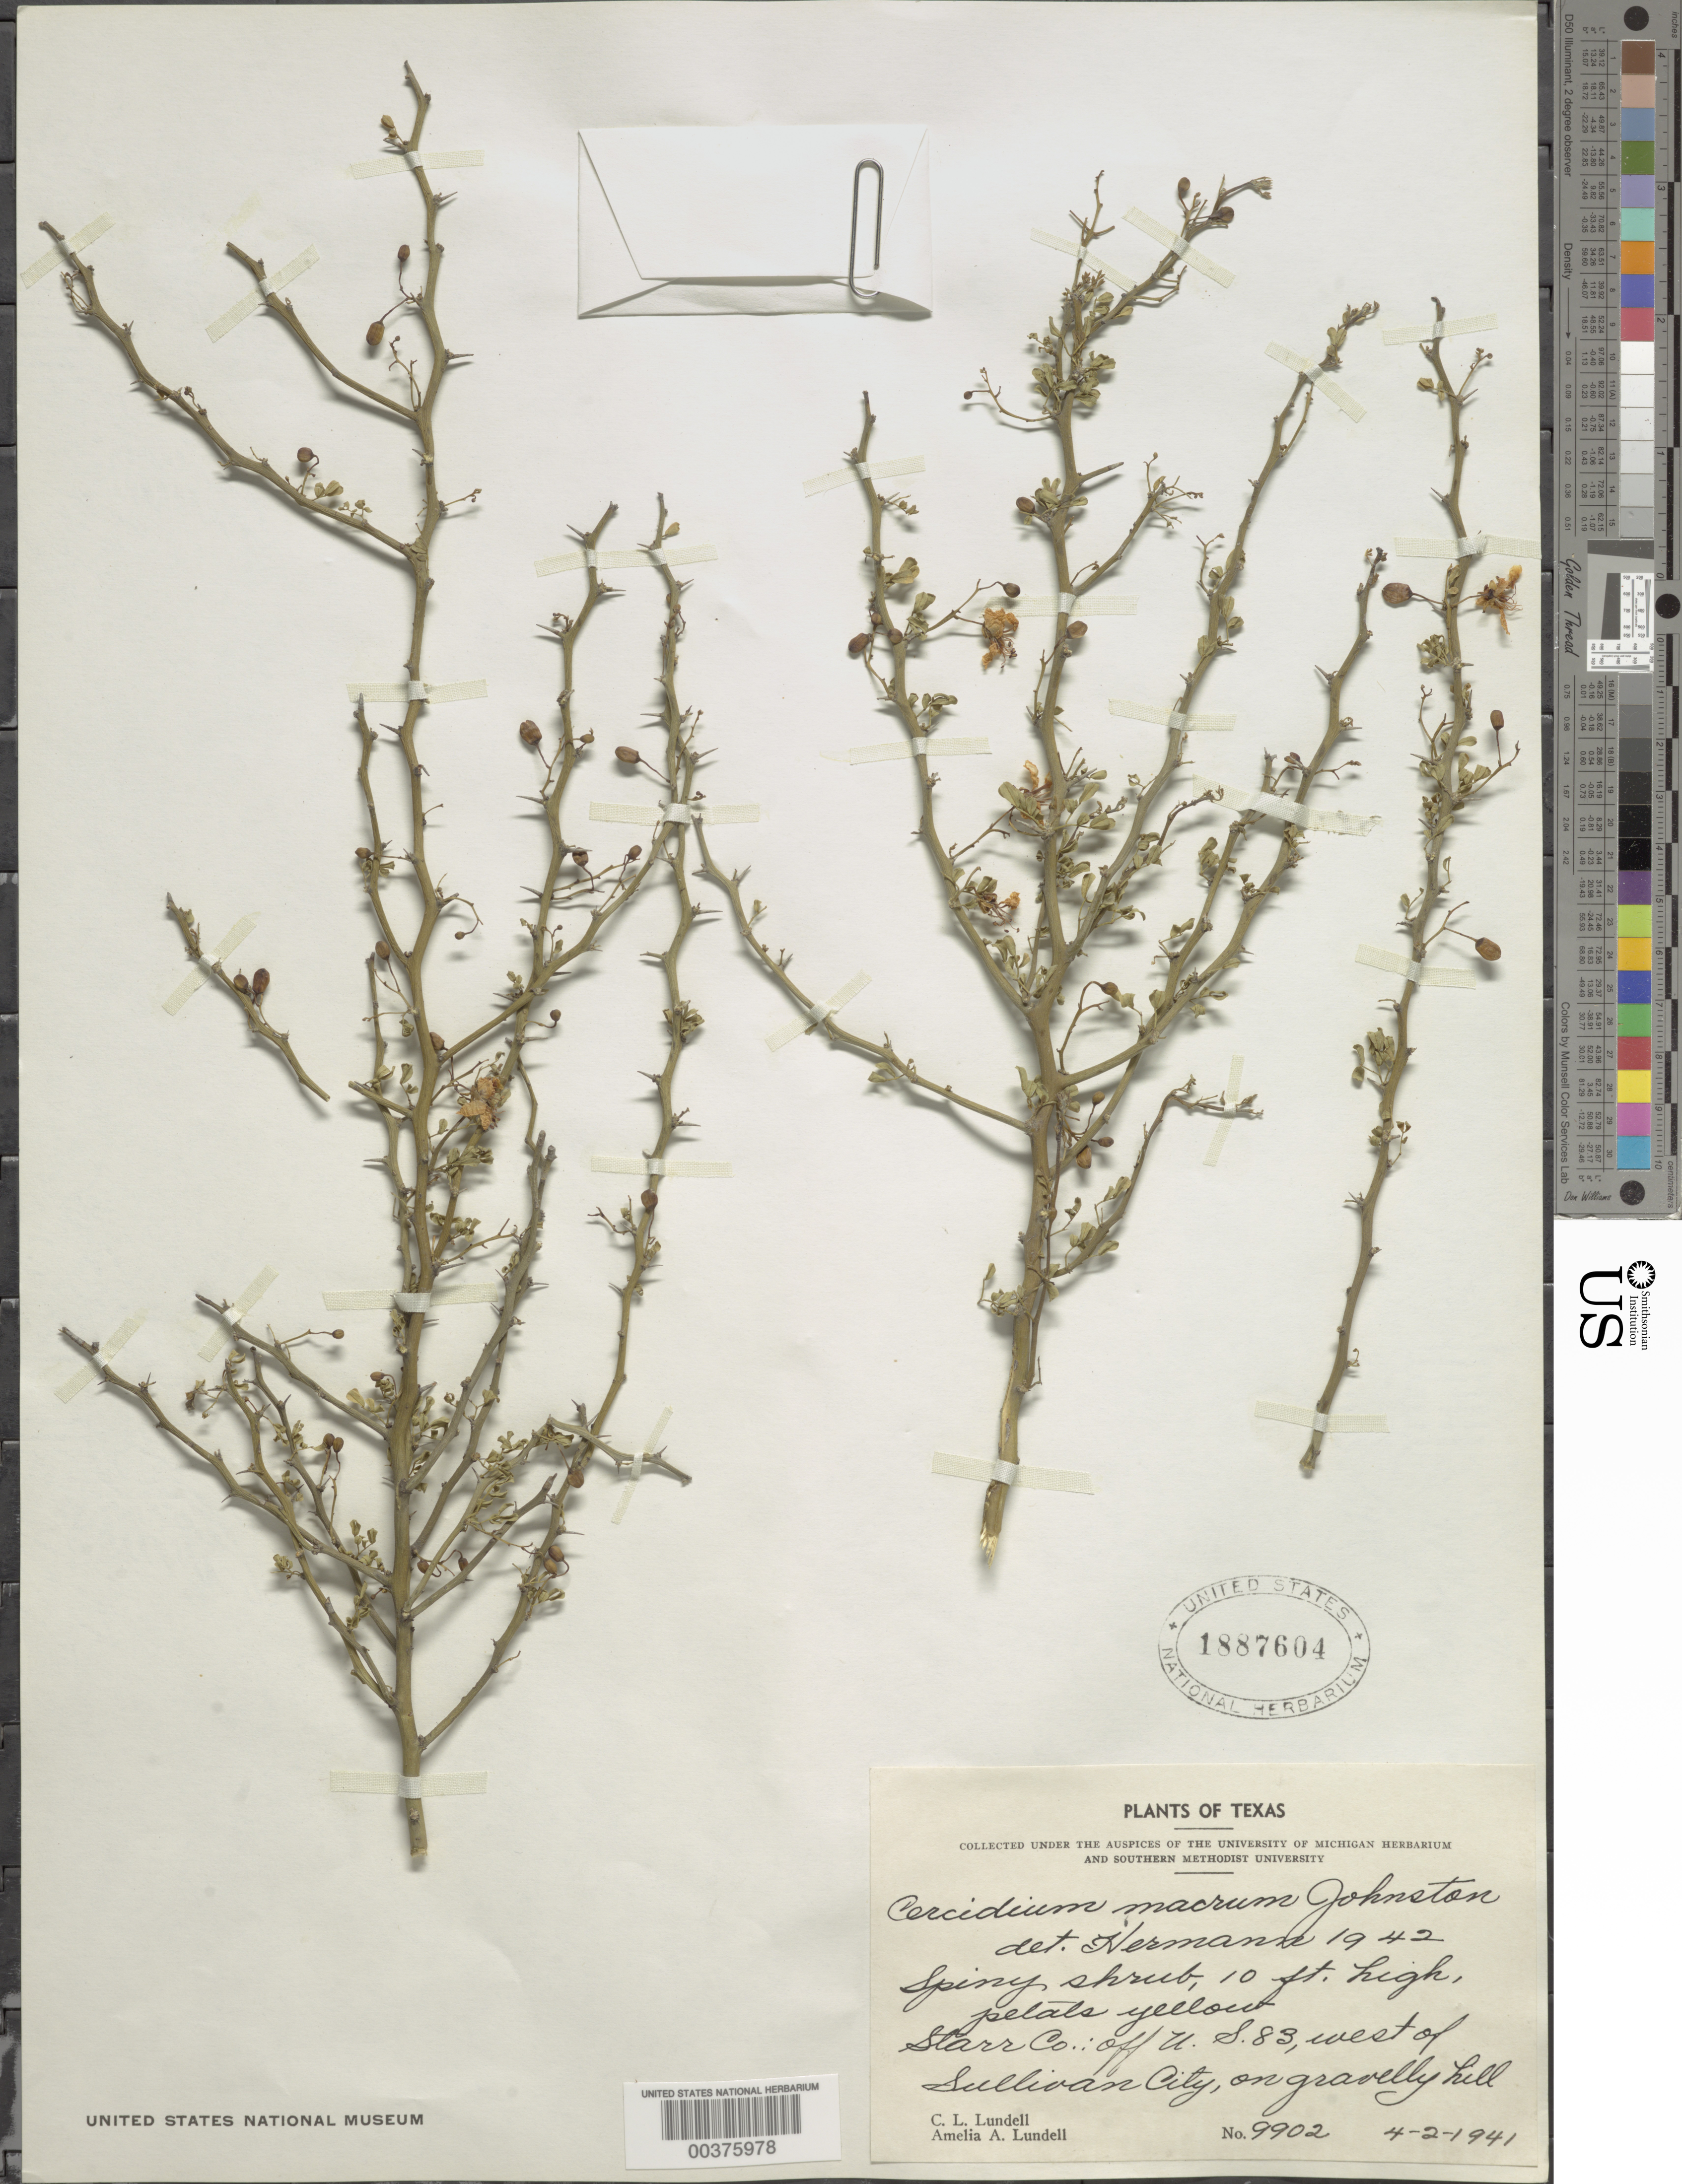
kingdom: Plantae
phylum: Tracheophyta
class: Magnoliopsida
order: Fabales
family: Fabaceae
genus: Parkinsonia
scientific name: Parkinsonia texana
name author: (A. Gray) S. Watson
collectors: C. L. Lundell & A. A. Lundell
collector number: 9902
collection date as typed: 04 Feb 1941 or 02 Apr 1941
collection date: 1941-02-04 or 1941-04-02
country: United States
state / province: Texas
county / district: Starr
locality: Off u.s. 83, w of sullivan city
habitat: Gravelly hill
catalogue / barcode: US 1887604